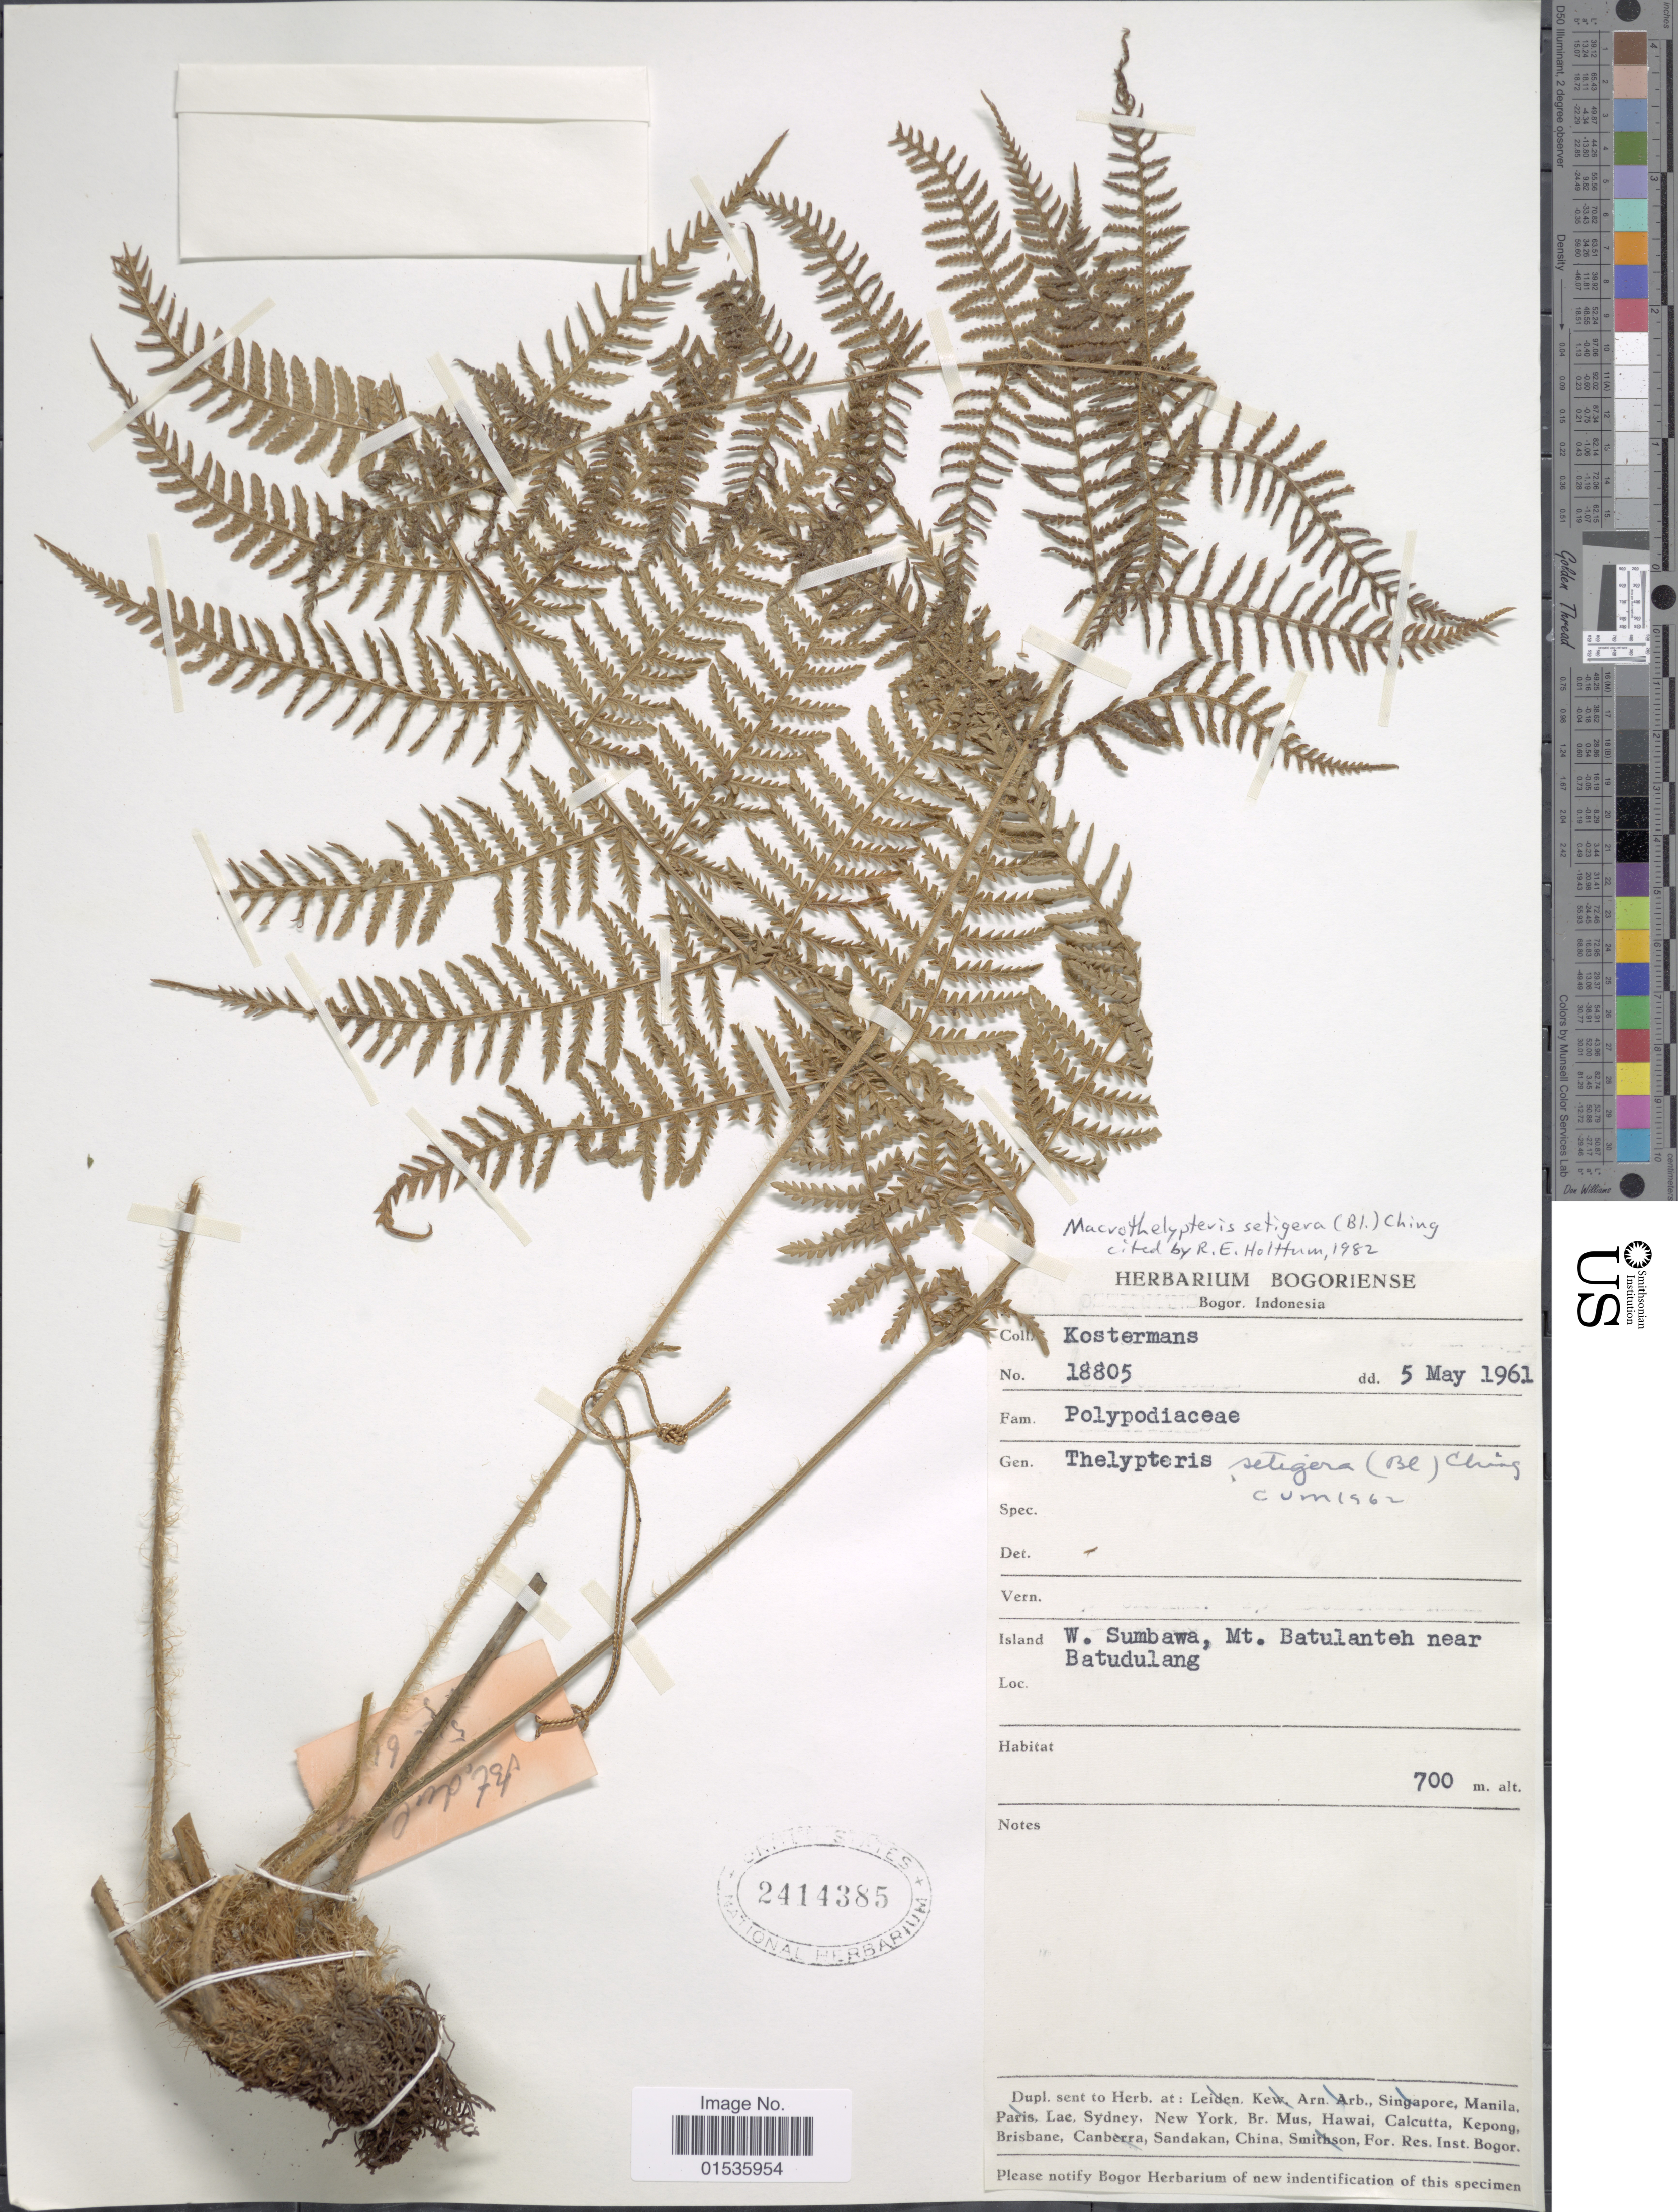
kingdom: Plantae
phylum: Tracheophyta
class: Polypodiopsida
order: Polypodiales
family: Thelypteridaceae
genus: Macrothelypteris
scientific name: Macrothelypteris setigera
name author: (Gaudich.) Ching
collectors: Kostermans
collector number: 18805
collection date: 1961-05-05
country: Indonesia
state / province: Nusa Tenggara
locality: Island W. Sumbawa, Mt. Batulanteh near Batudulang.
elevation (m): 700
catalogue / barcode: US 2414385